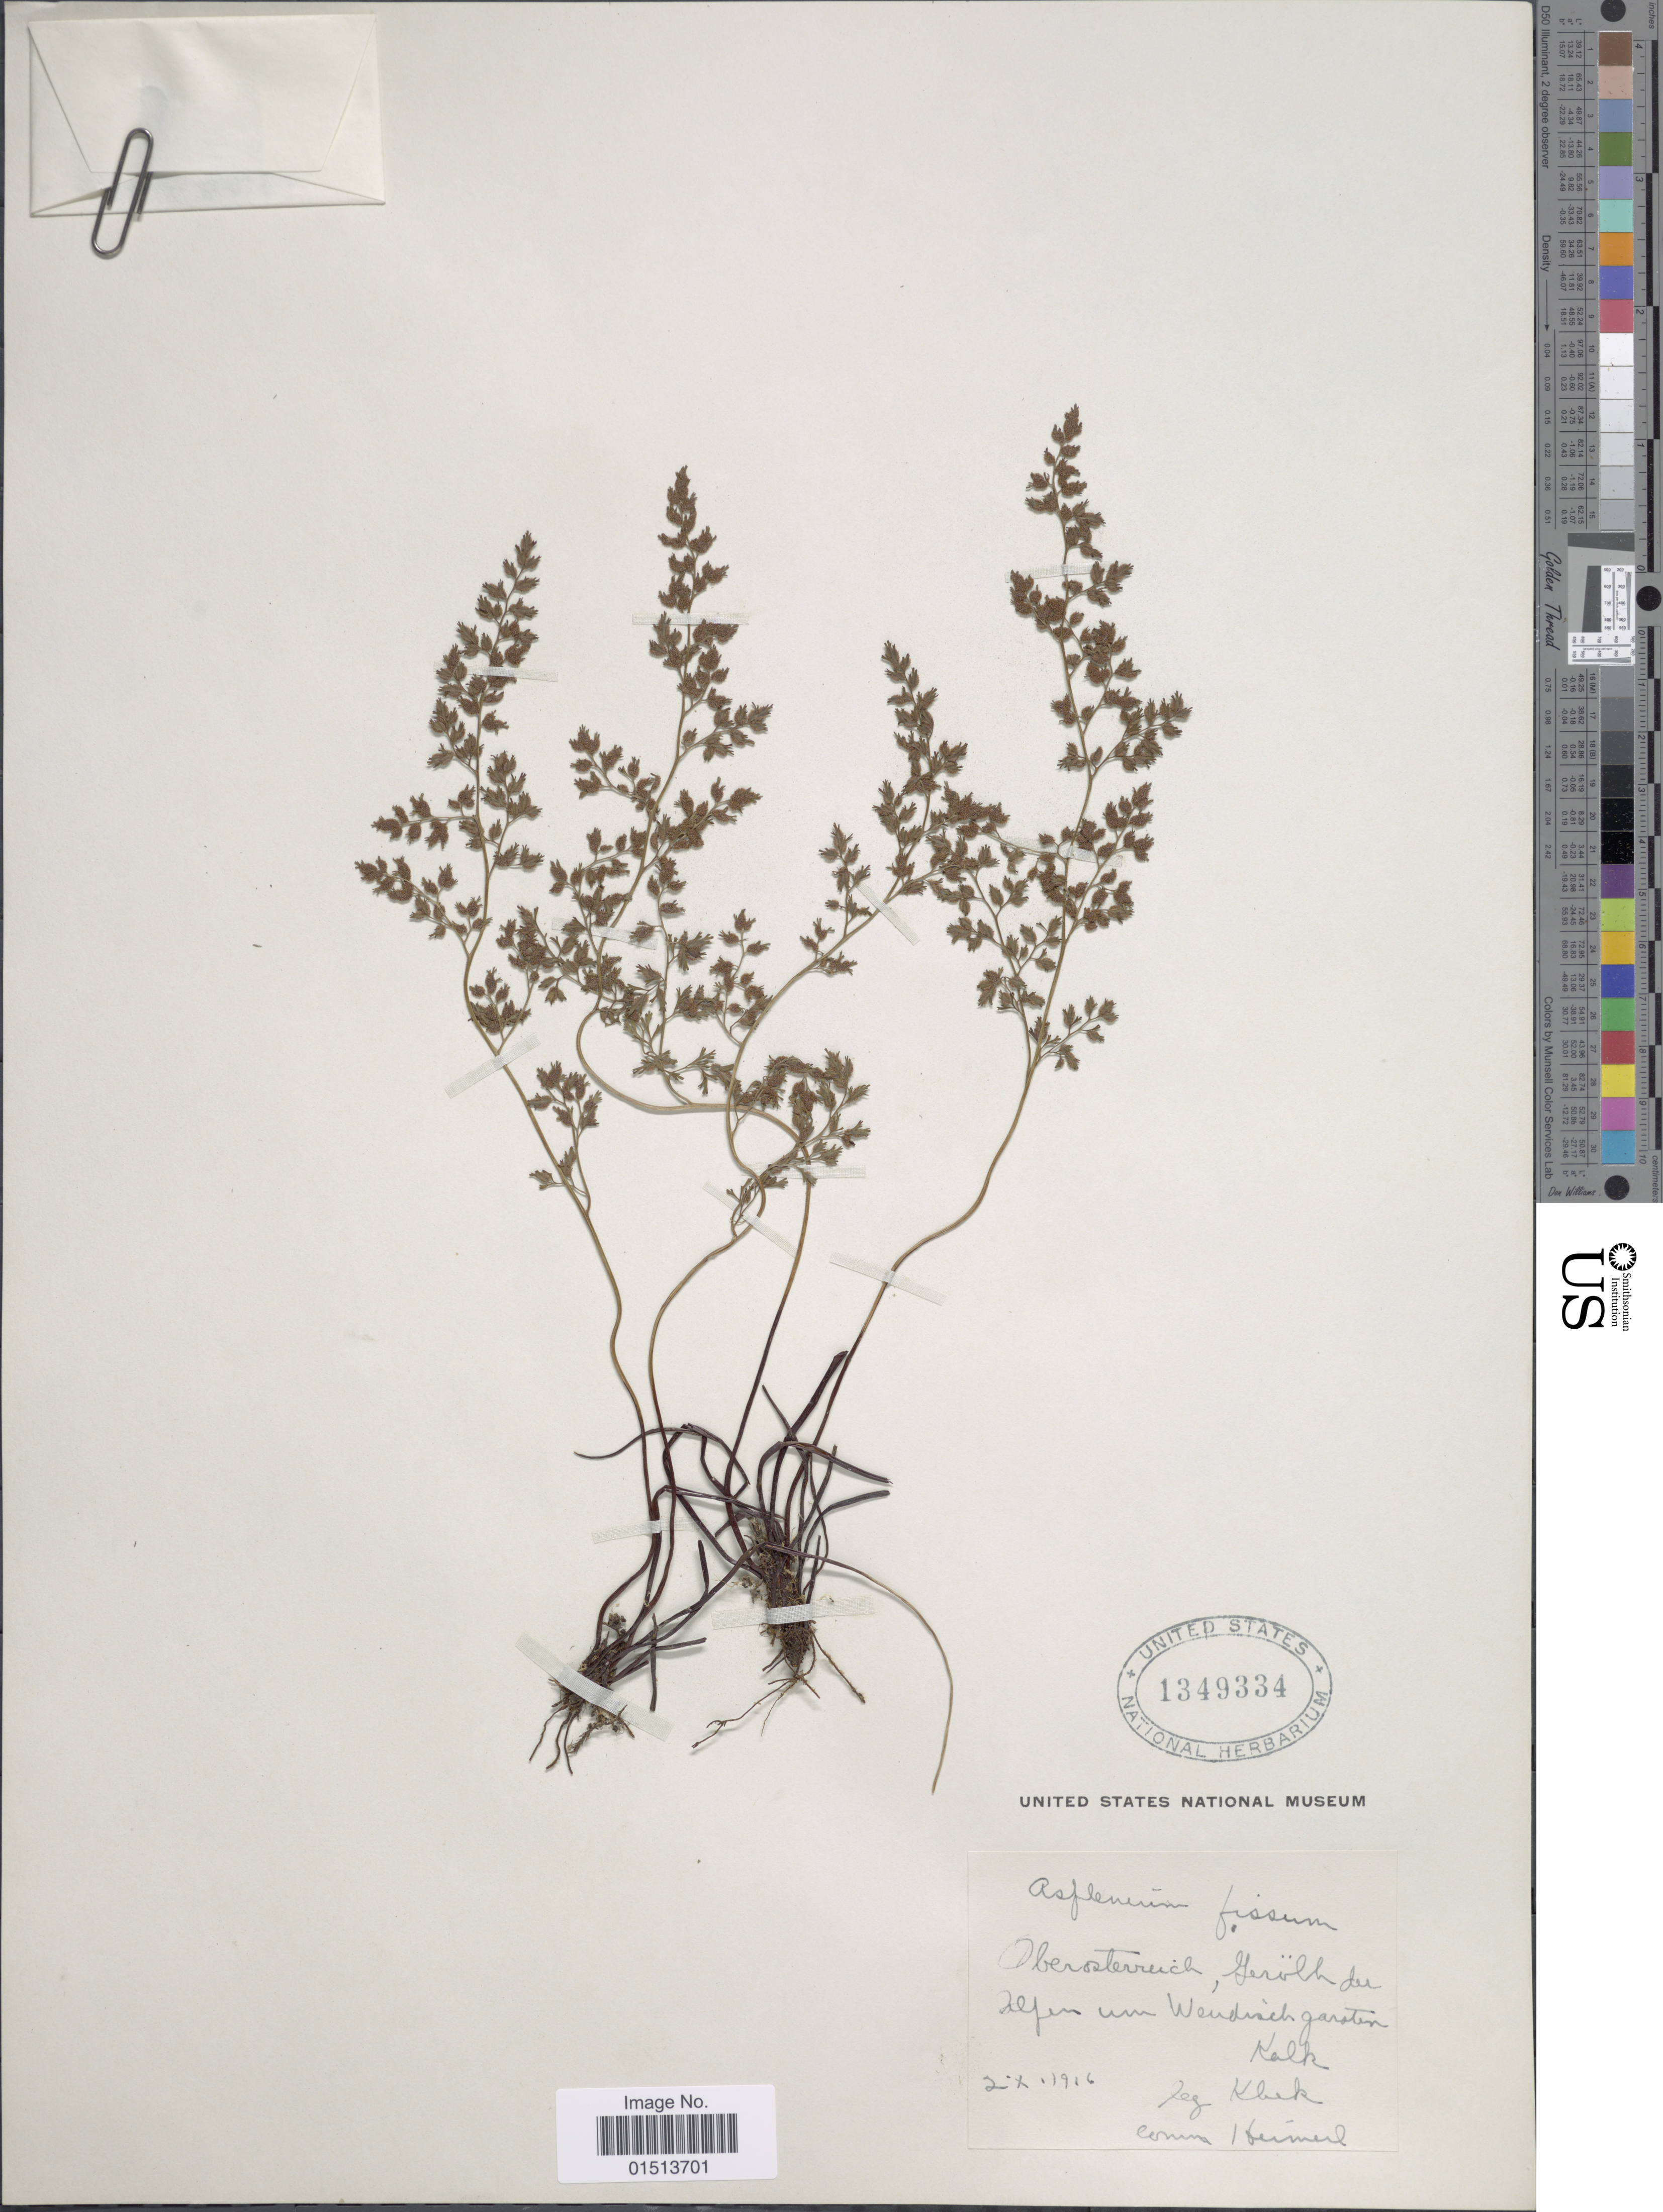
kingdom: Plantae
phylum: Tracheophyta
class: Polypodiopsida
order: Polypodiales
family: Aspleniaceae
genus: Asplenium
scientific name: Asplenium fissum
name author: Willd.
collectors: Kluk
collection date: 1916-10-02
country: Austria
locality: Oberosterreich, Yerölhdu Alpen um Wendisch garsten. [interpreted]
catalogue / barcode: US 1349334